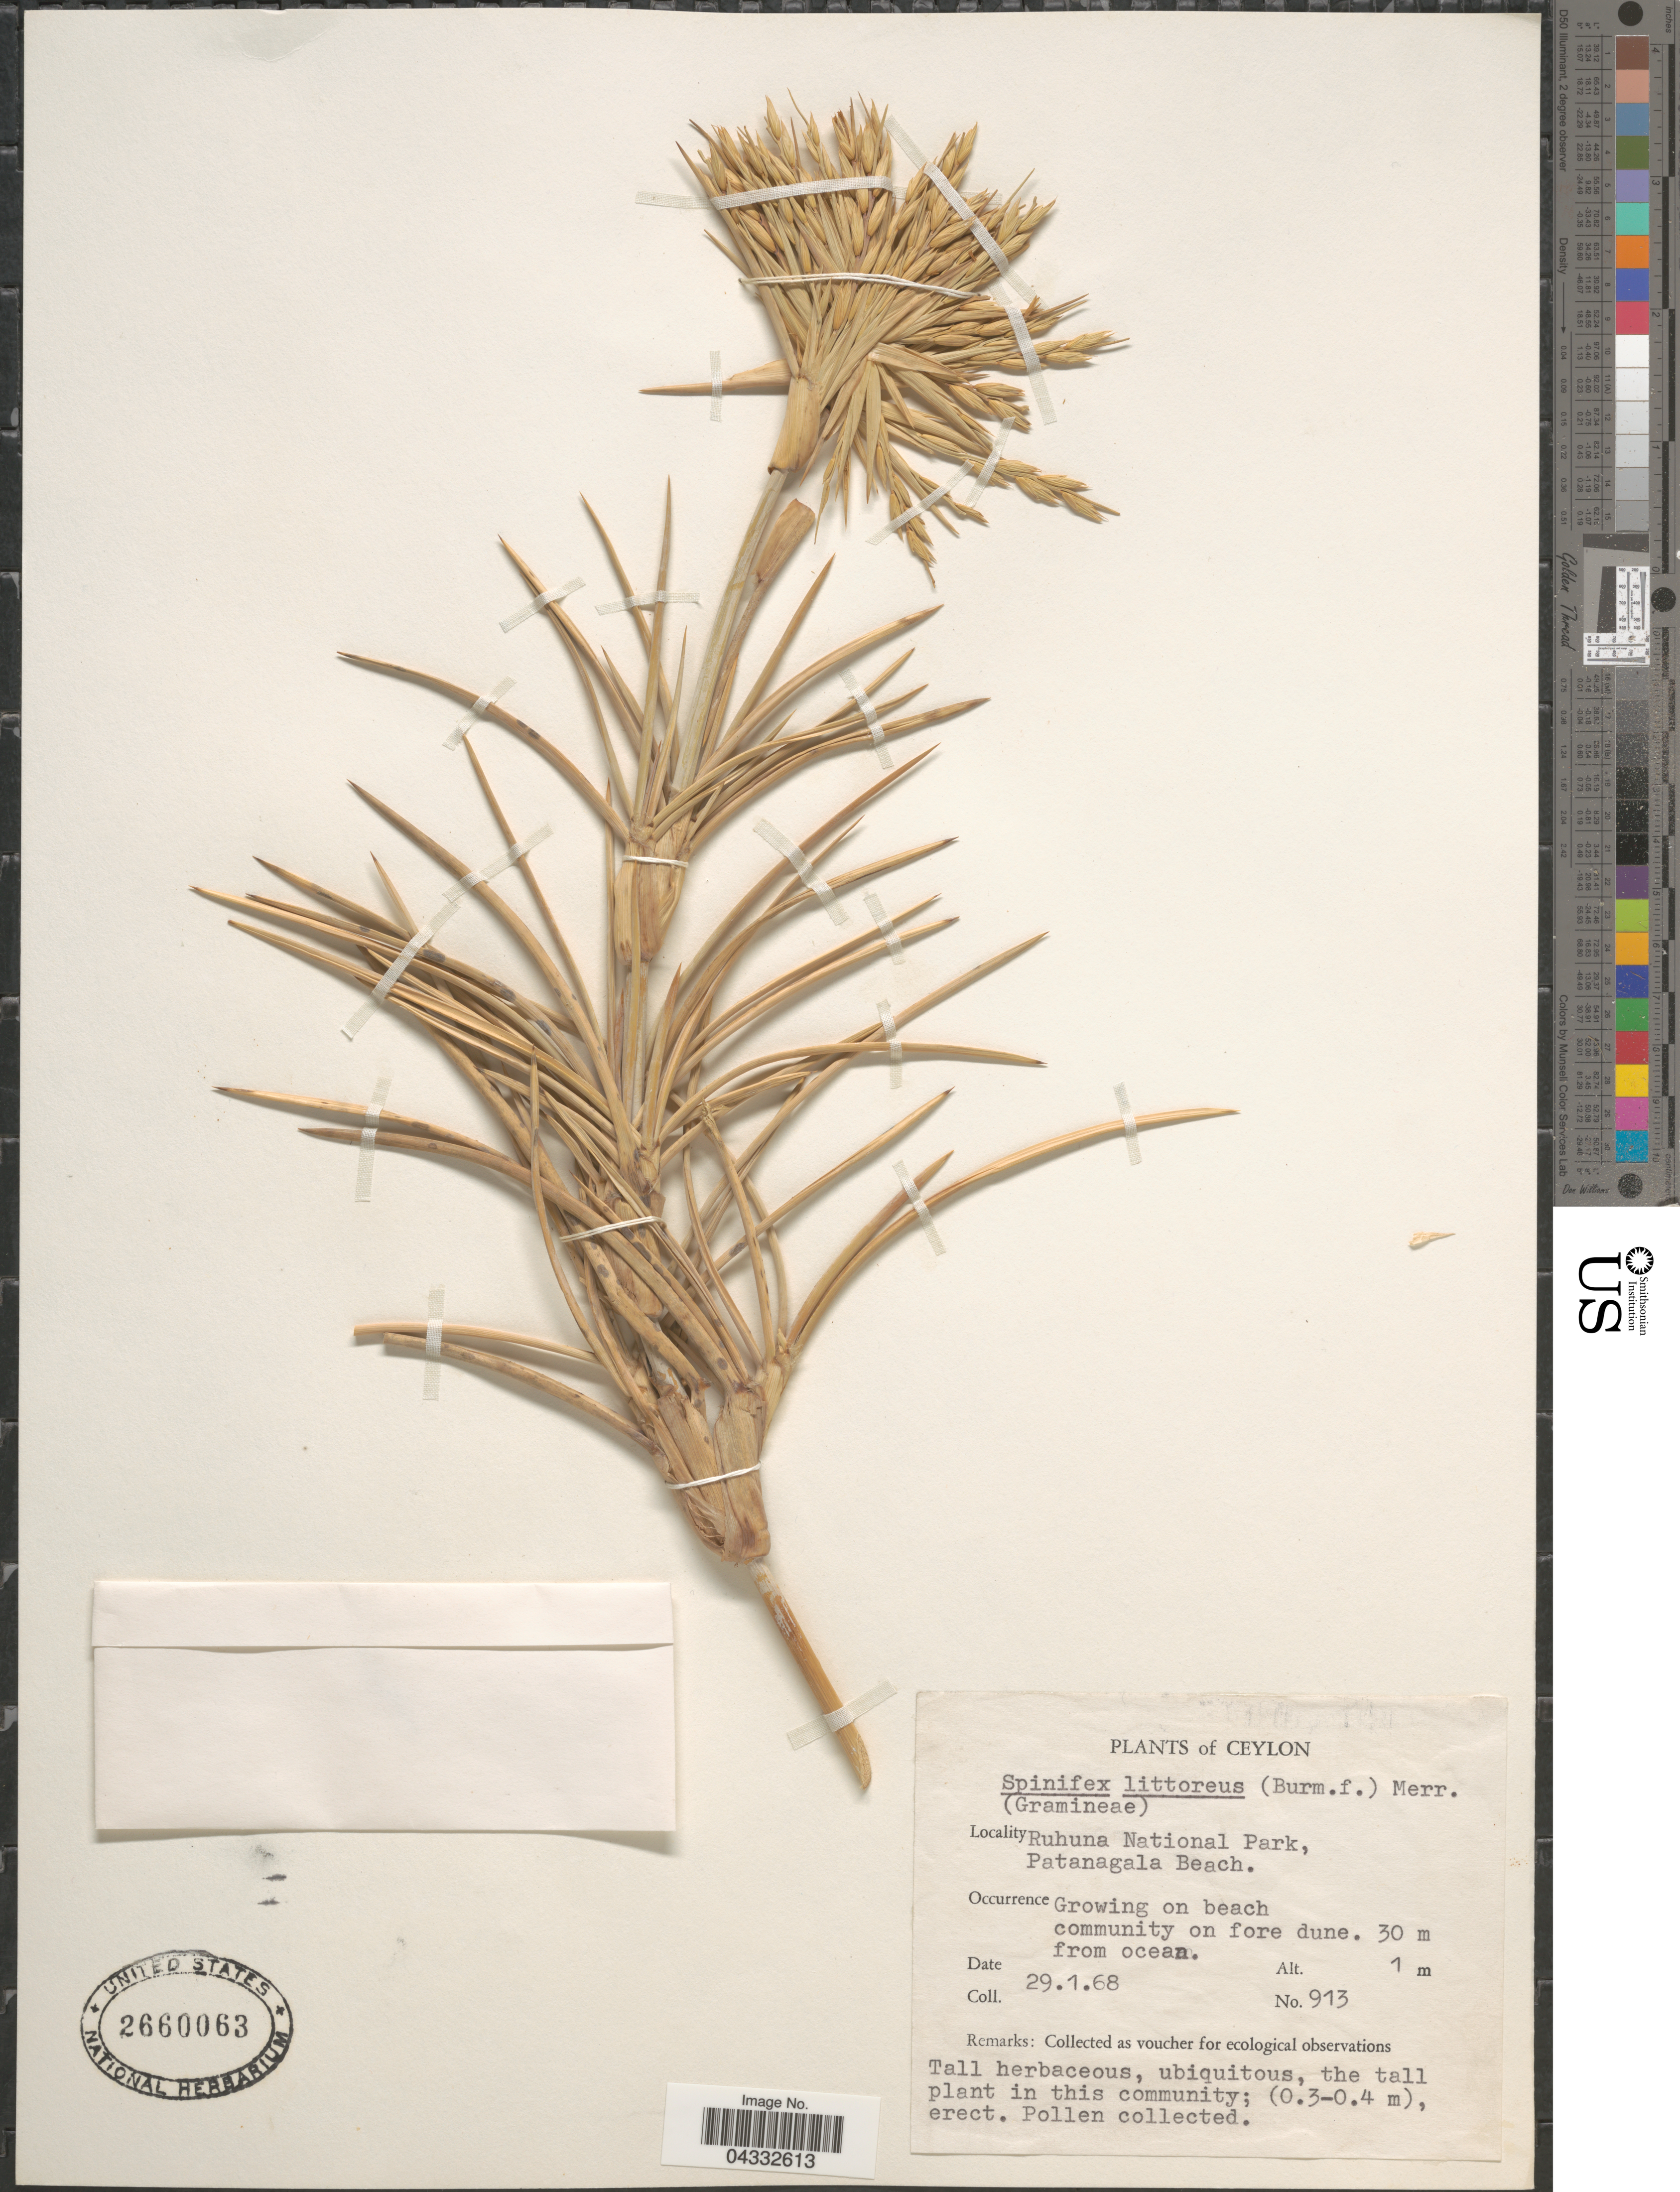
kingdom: Plantae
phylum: Tracheophyta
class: Liliopsida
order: Poales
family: Poaceae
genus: Spinifex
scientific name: Spinifex littoreus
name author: (Burm. f.) Merr.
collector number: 913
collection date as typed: Transcribed d/m/y: 29/1/68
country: Sri Lanka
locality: Ceylon. Ruhuna National Park, Patanagala Beach.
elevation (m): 1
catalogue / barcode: US 2660063